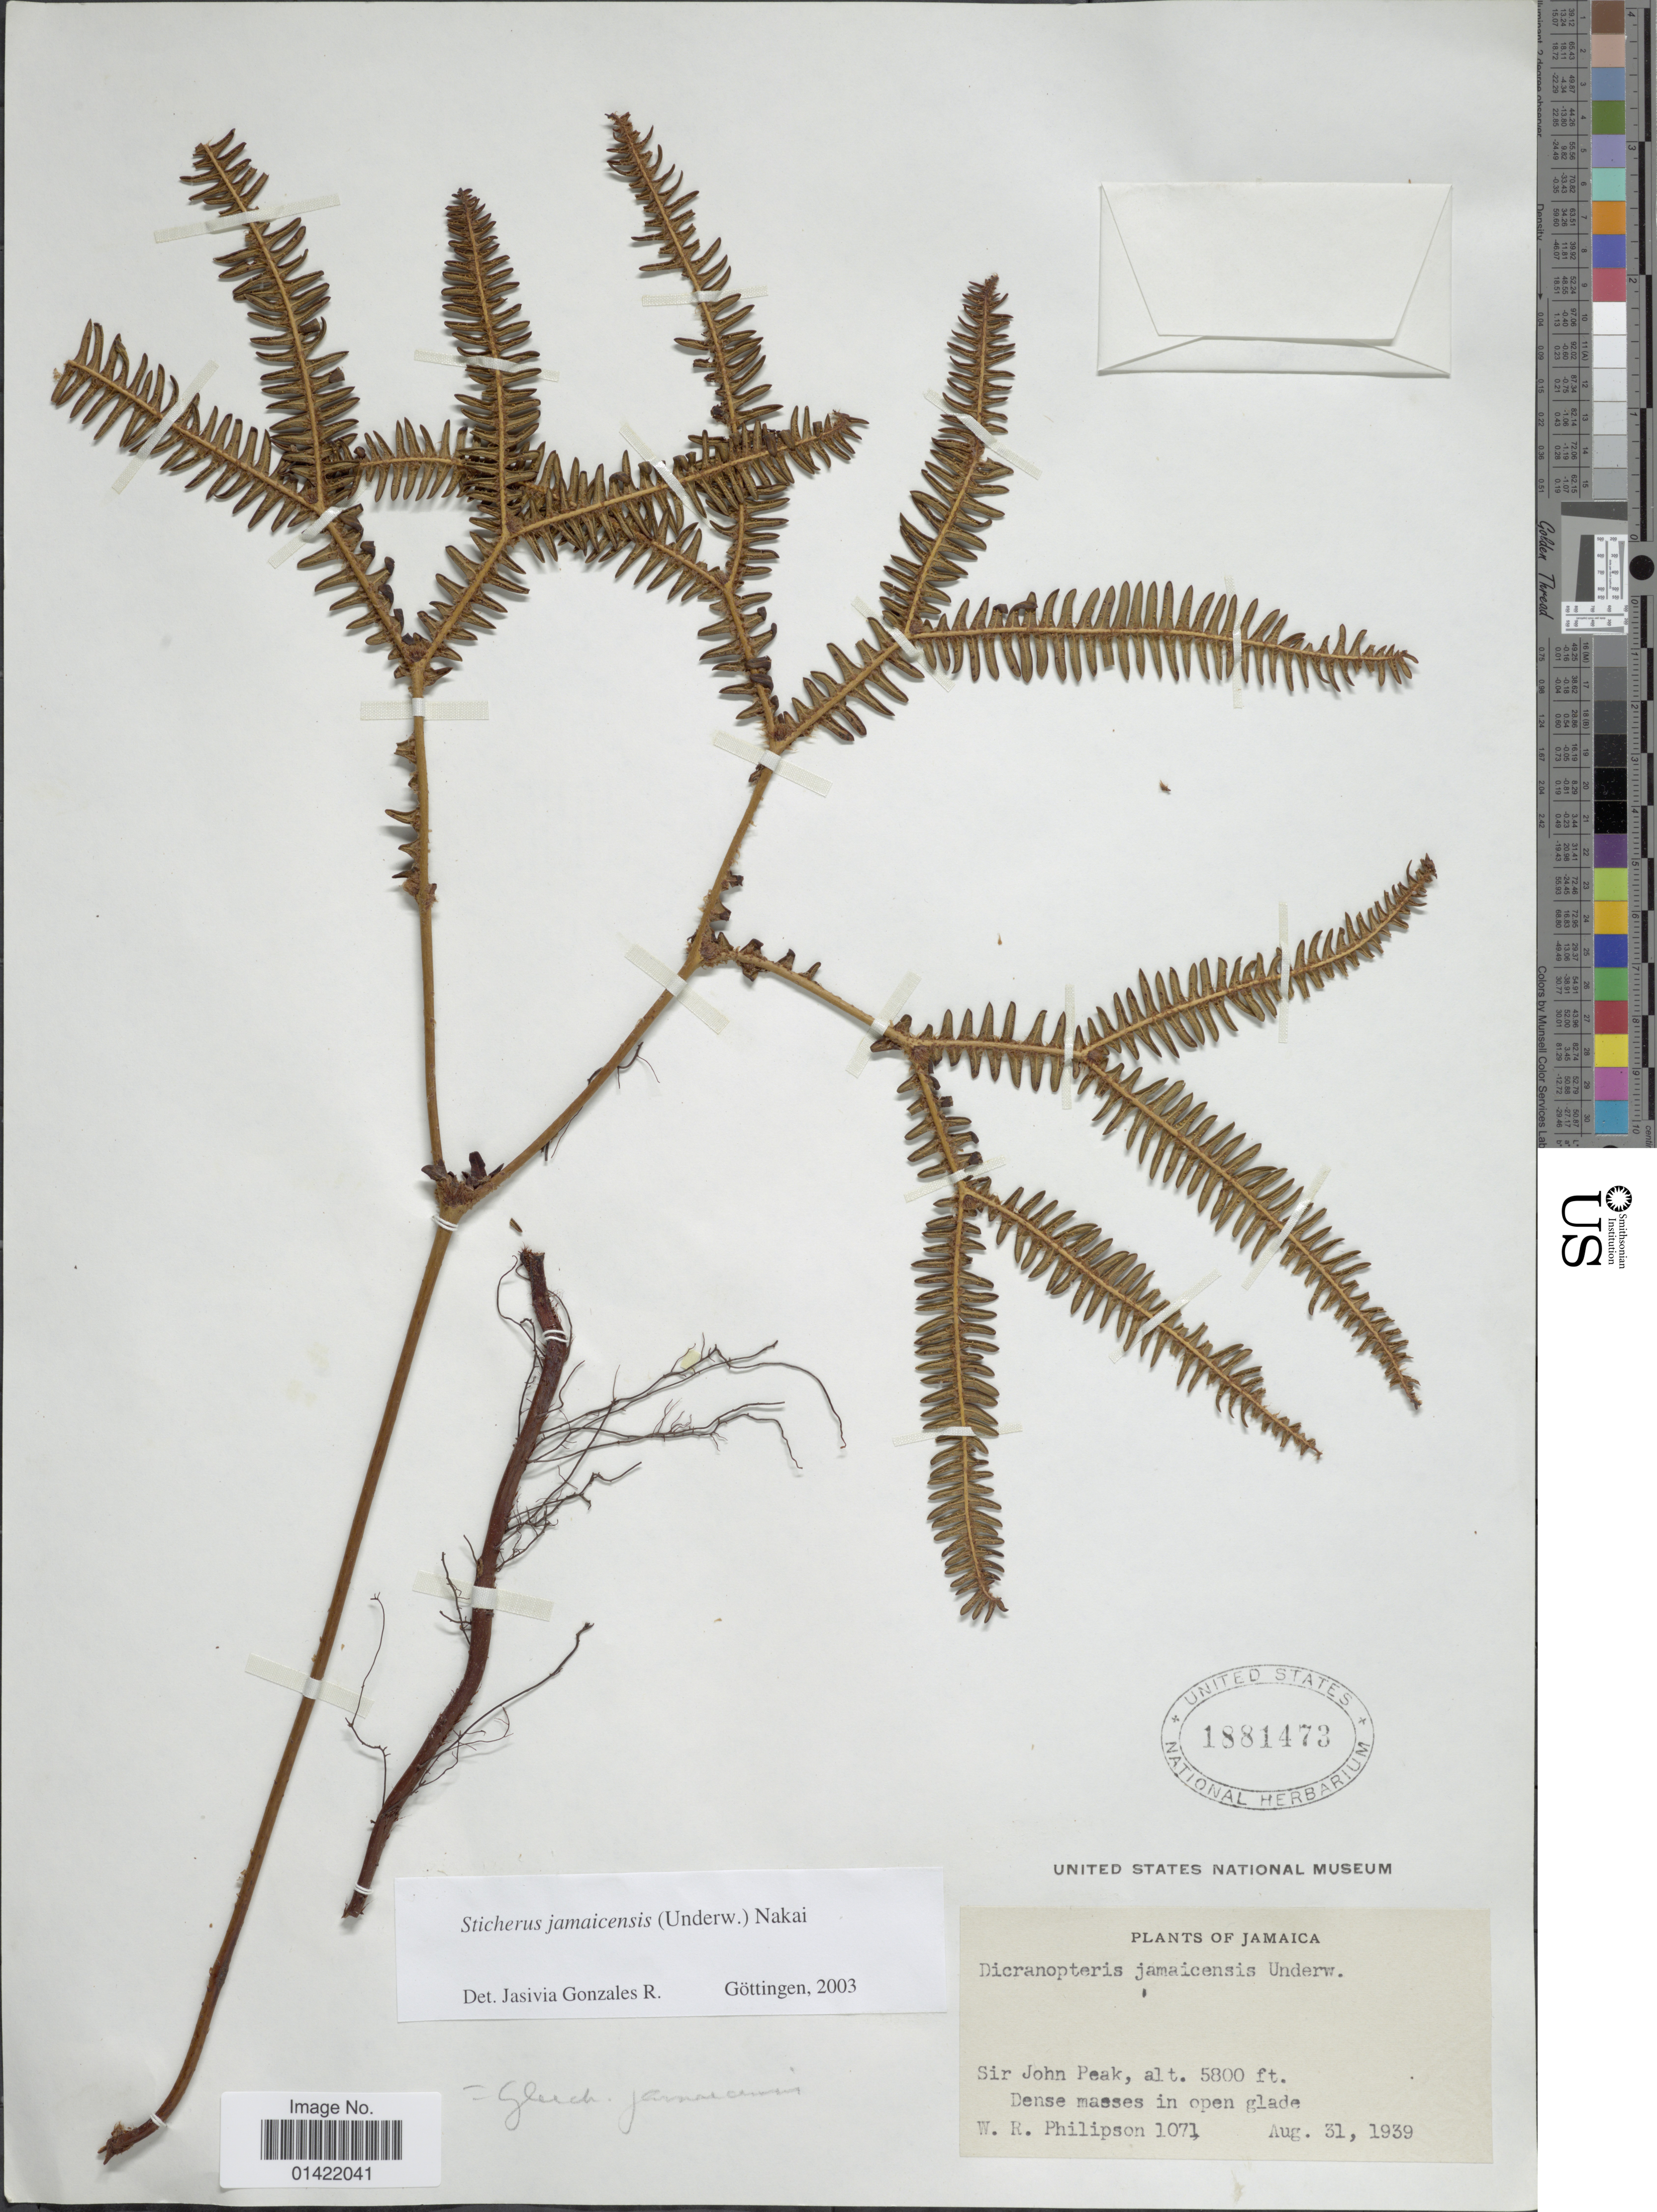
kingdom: Plantae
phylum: Tracheophyta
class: Polypodiopsida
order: Gleicheniales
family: Gleicheniaceae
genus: Sticherus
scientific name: Sticherus jamaicensis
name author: (Underw.) Nakai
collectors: W. R. Philipson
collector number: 1071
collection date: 1939-08-31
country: Jamaica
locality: Sir John Peak.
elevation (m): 1768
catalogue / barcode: US 1881473